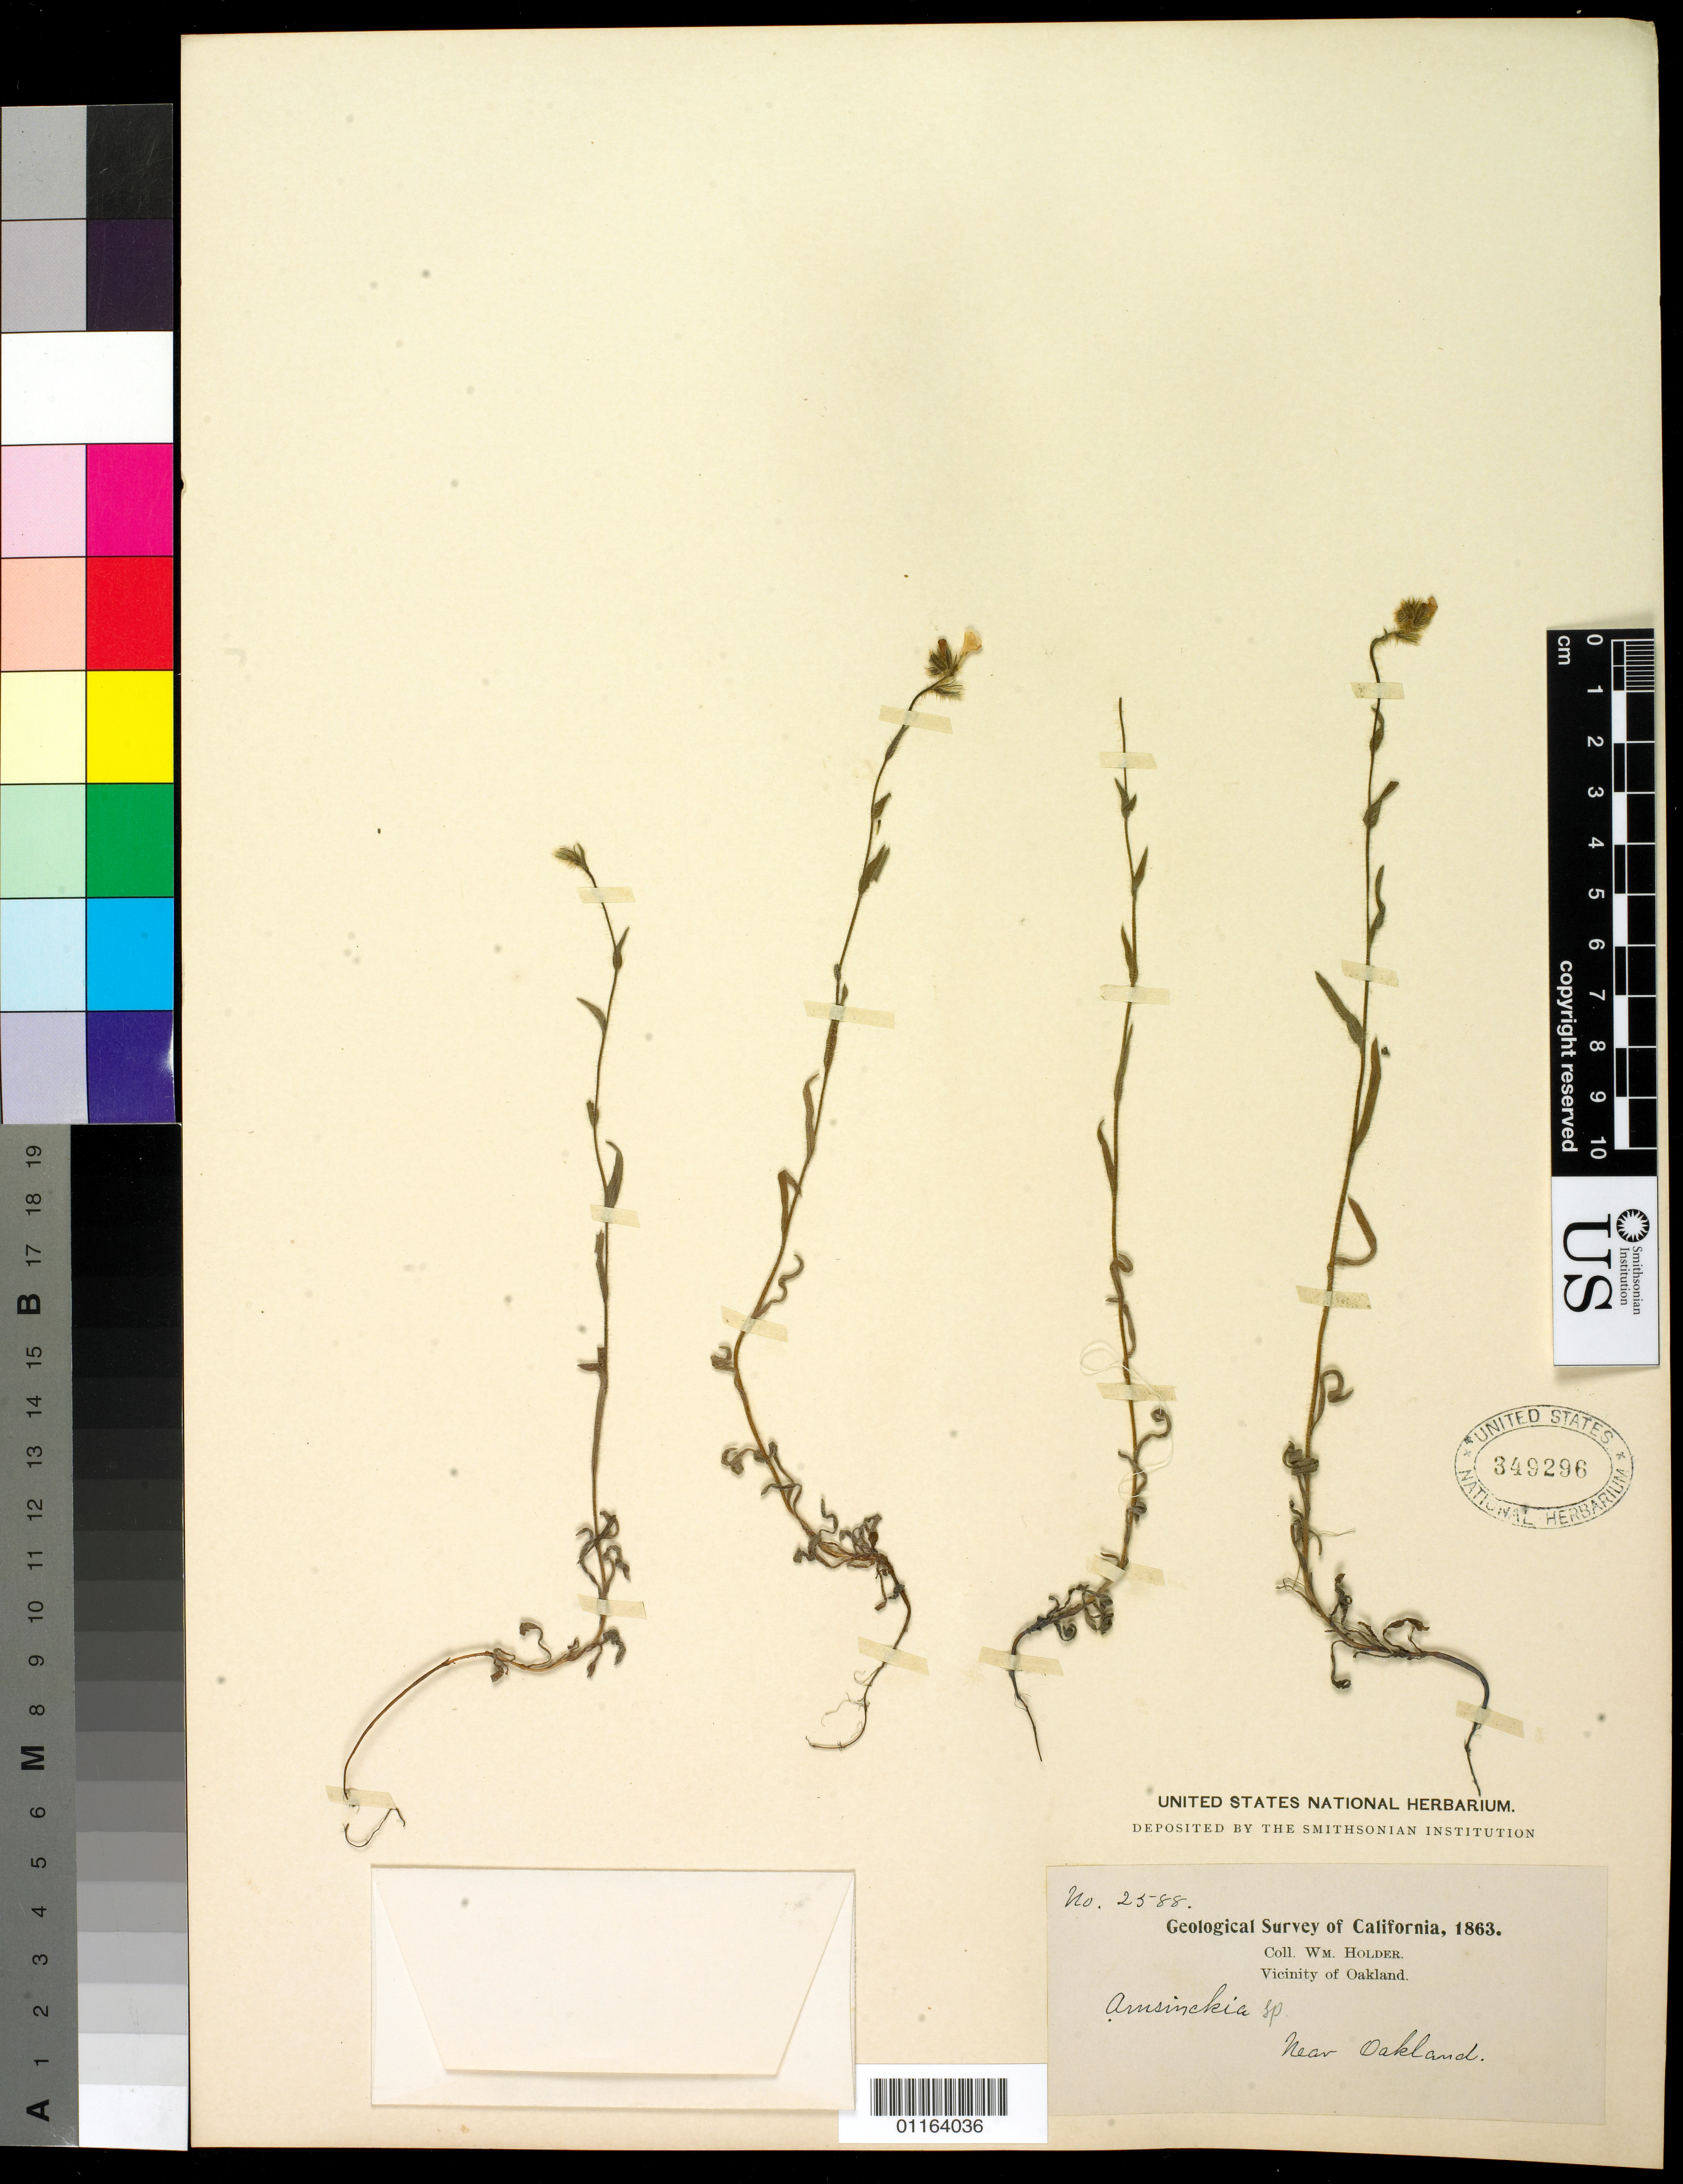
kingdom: Plantae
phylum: Tracheophyta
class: Magnoliopsida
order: Boraginales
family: Boraginaceae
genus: Amsinckia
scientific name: Amsinckia sp.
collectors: W. Holder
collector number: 2588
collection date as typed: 1863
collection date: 1863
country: United States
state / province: California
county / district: Alameda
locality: near Oakland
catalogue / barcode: US 349296